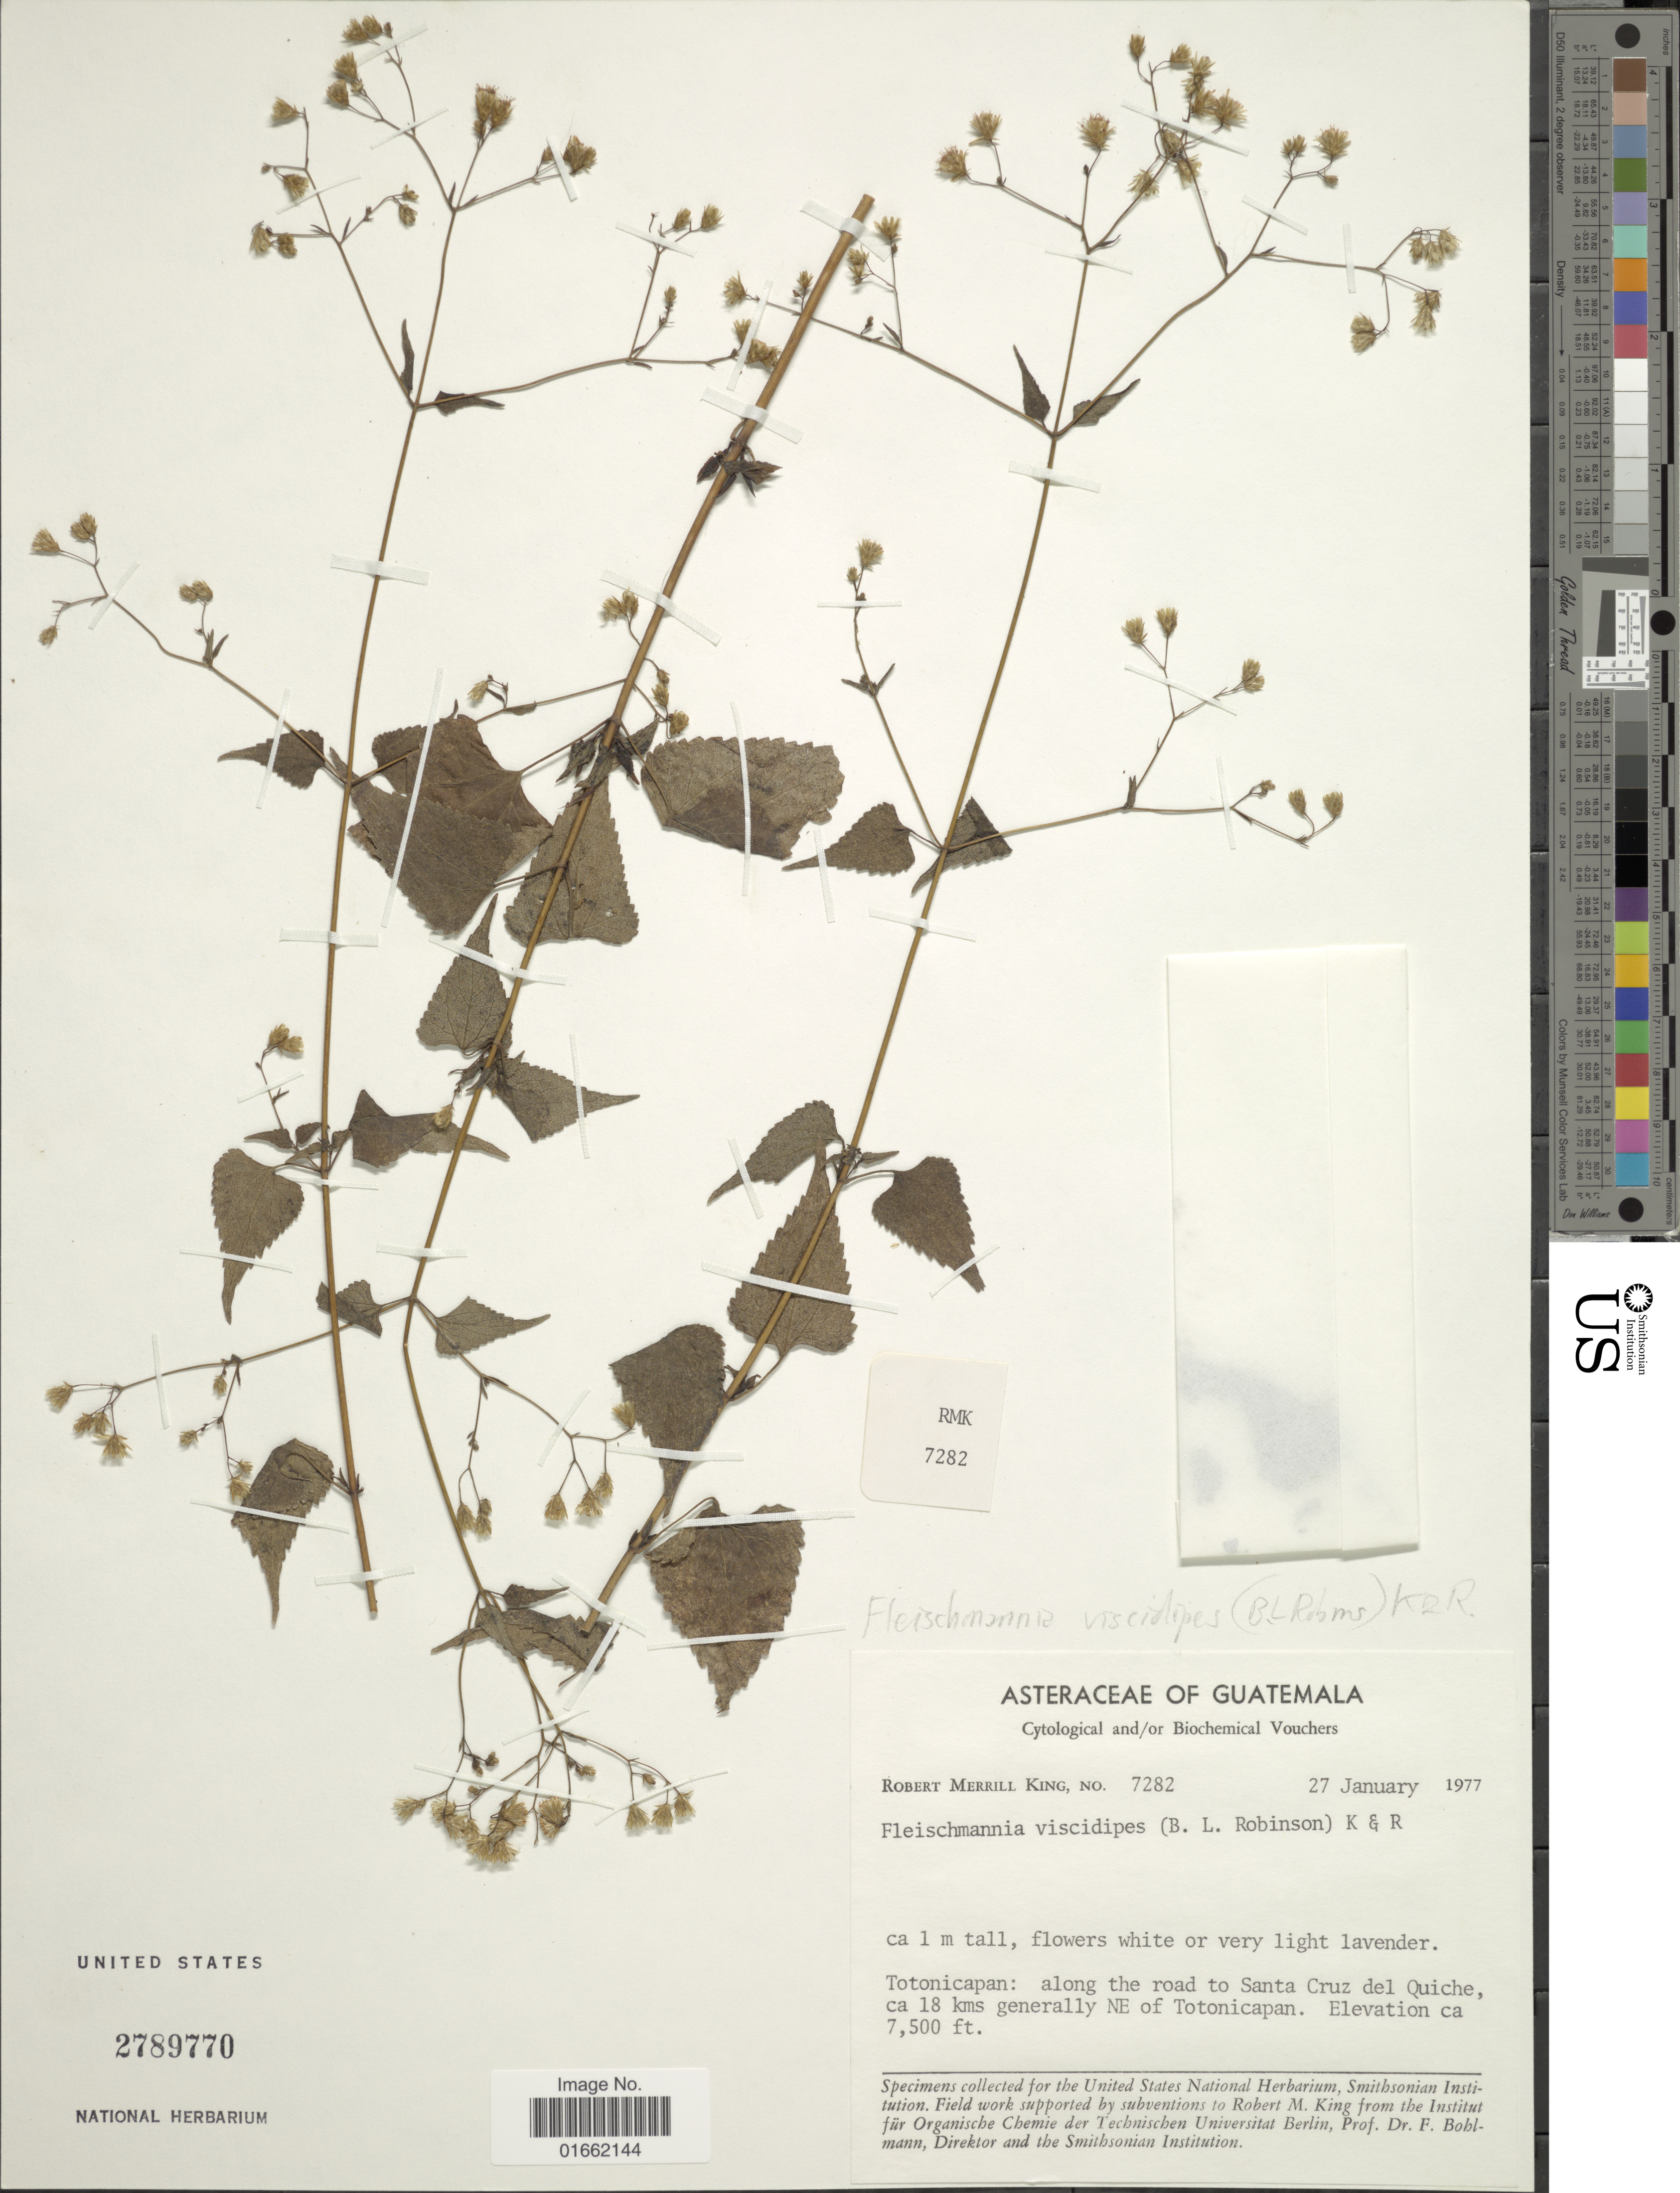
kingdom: Plantae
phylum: Tracheophyta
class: Magnoliopsida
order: Asterales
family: Asteraceae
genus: Fleischmannia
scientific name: Fleischmannia viscidipes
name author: (B.L. Rob.) R.M. King & H. Rob.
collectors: R. M. King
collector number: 7282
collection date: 1977-01-27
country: Guatemala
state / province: Totonicapan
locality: Totonicapan: along the road to Santa Cruz del Quiche, ca 18 kms generally NE of Totonicapan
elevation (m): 2286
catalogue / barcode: US 2789770